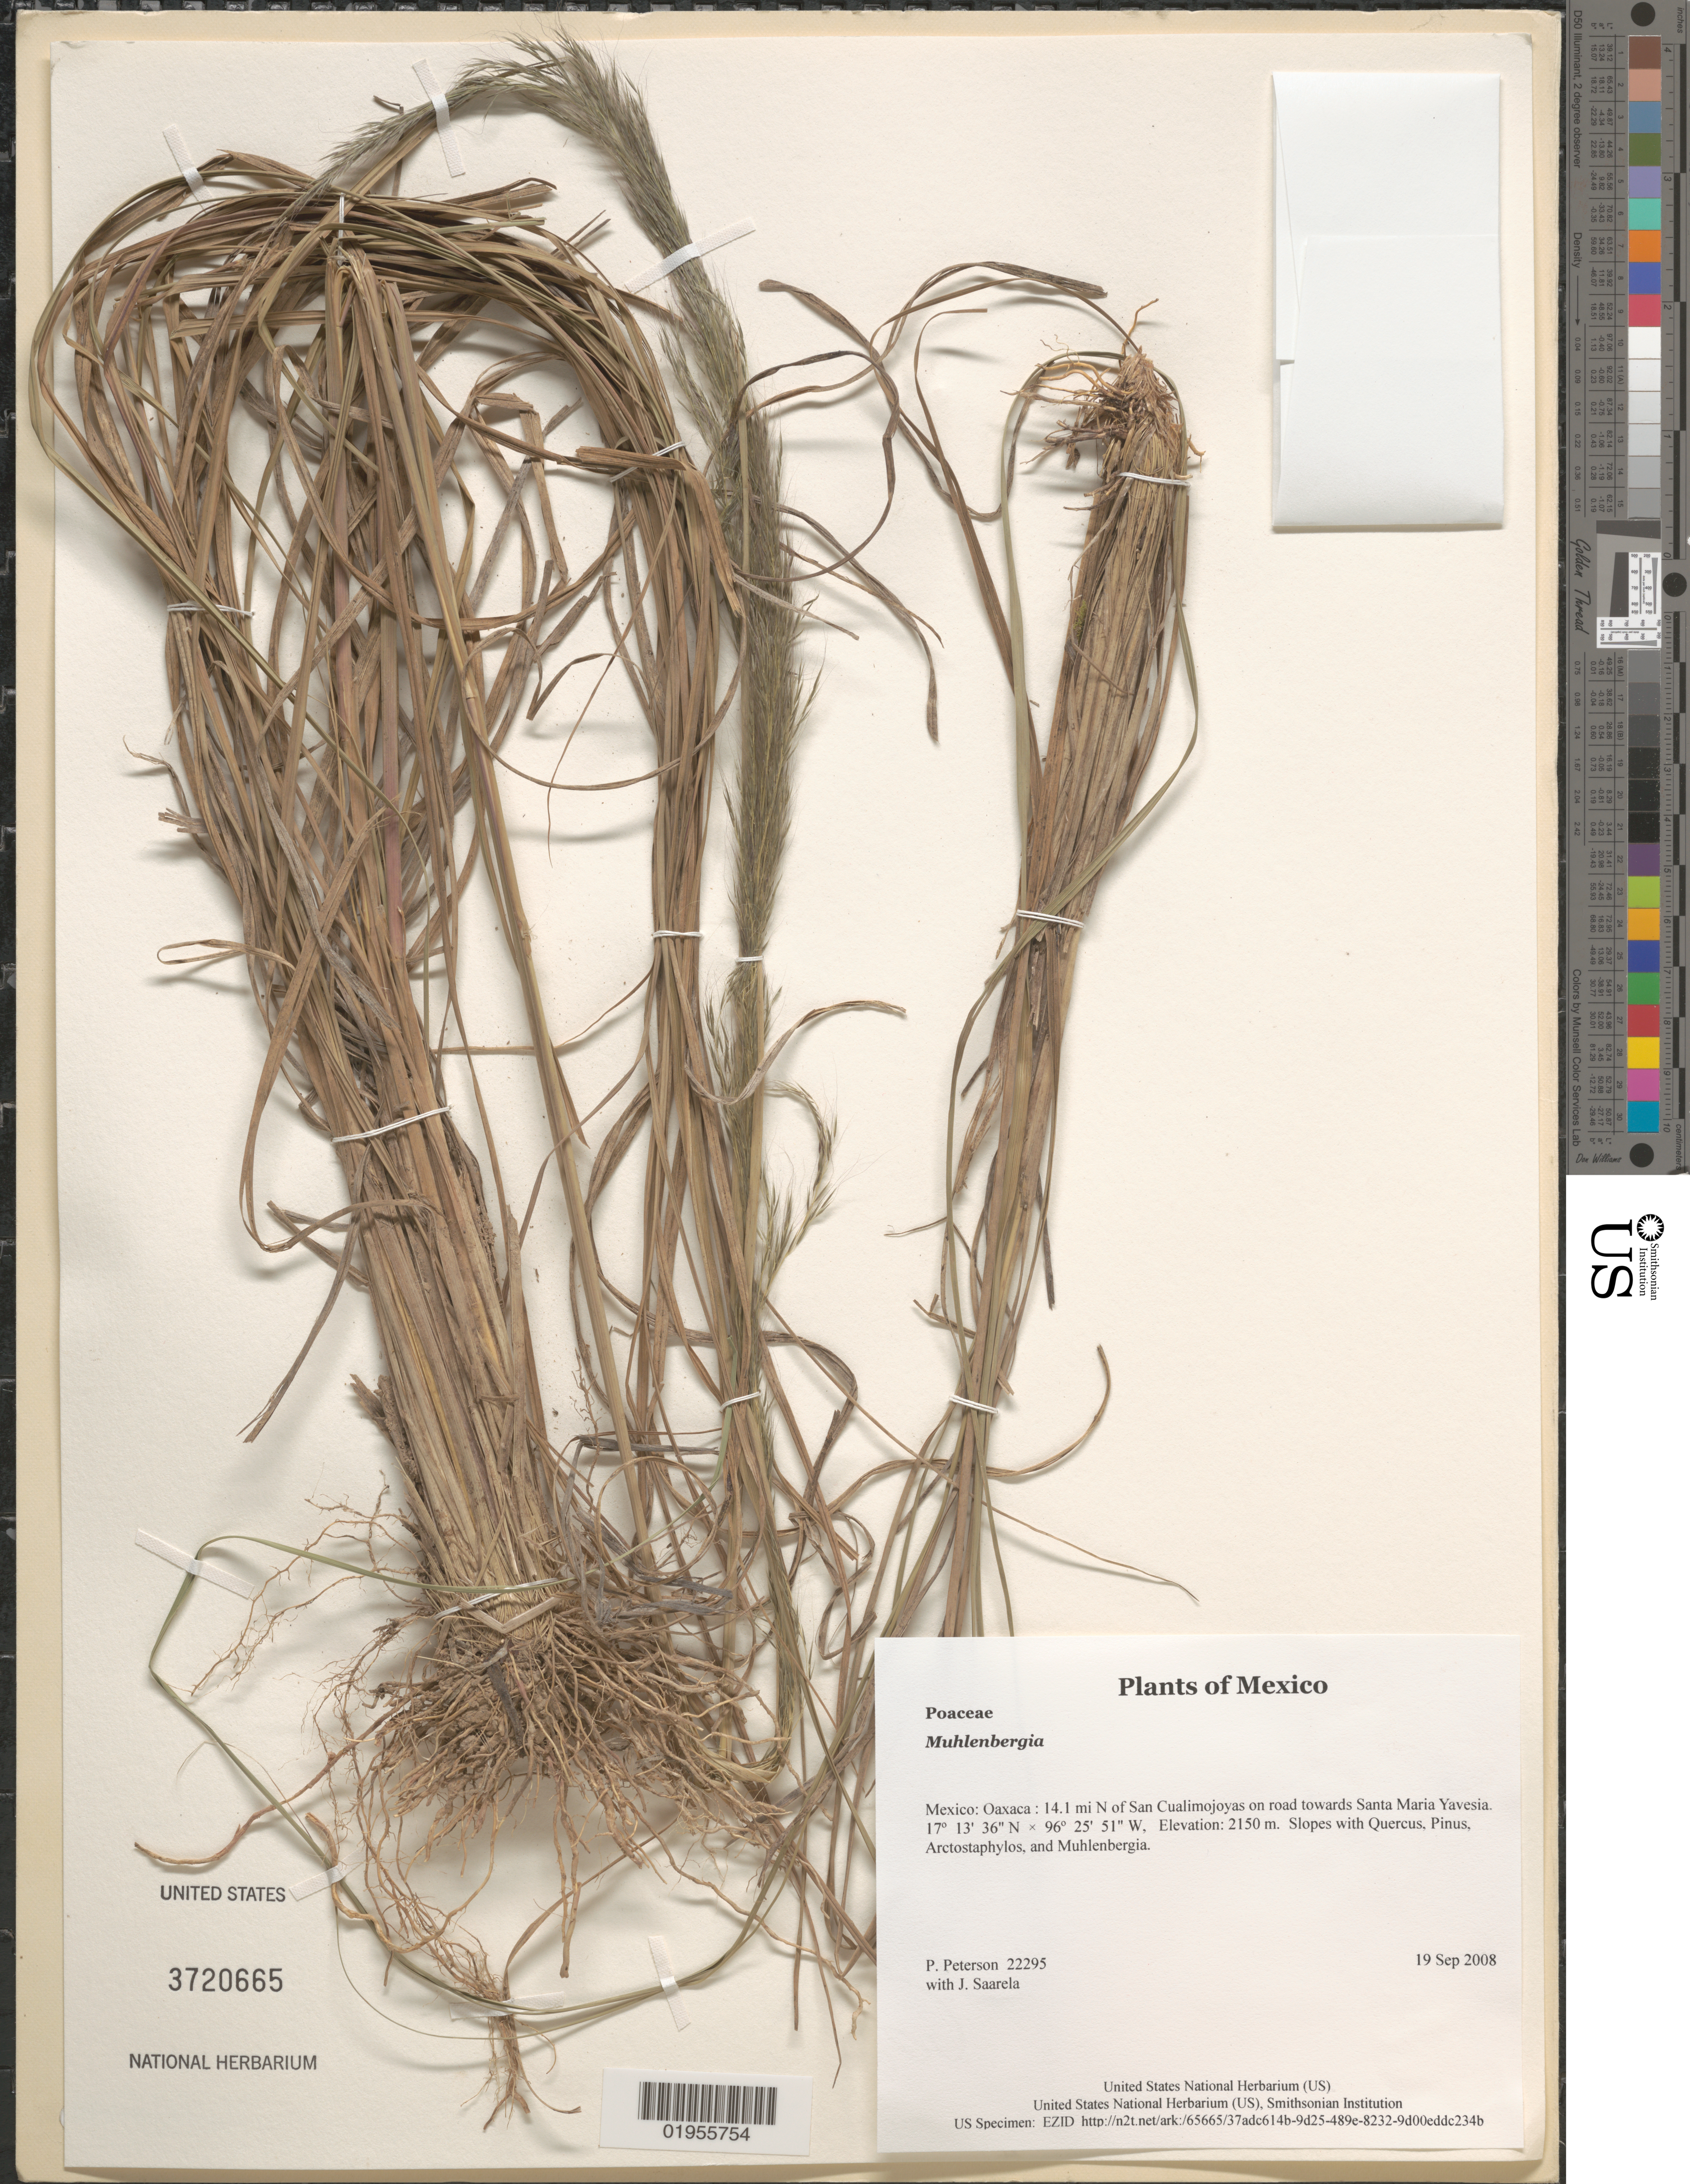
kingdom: Plantae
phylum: Tracheophyta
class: Liliopsida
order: Poales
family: Poaceae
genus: Muhlenbergia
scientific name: Muhlenbergia sp.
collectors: P. M. Peterson & J. Saarela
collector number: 22295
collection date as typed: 19 Sep 2008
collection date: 2008-09-19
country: Mexico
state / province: Oaxaca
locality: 14.1 mi N of San Cualimojoyas on road towards Santa Maria Yavesia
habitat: Slopes with Quercus, Pinus, Arctostaphylos, and Muhlenbergia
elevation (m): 2150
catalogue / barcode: US 3720665